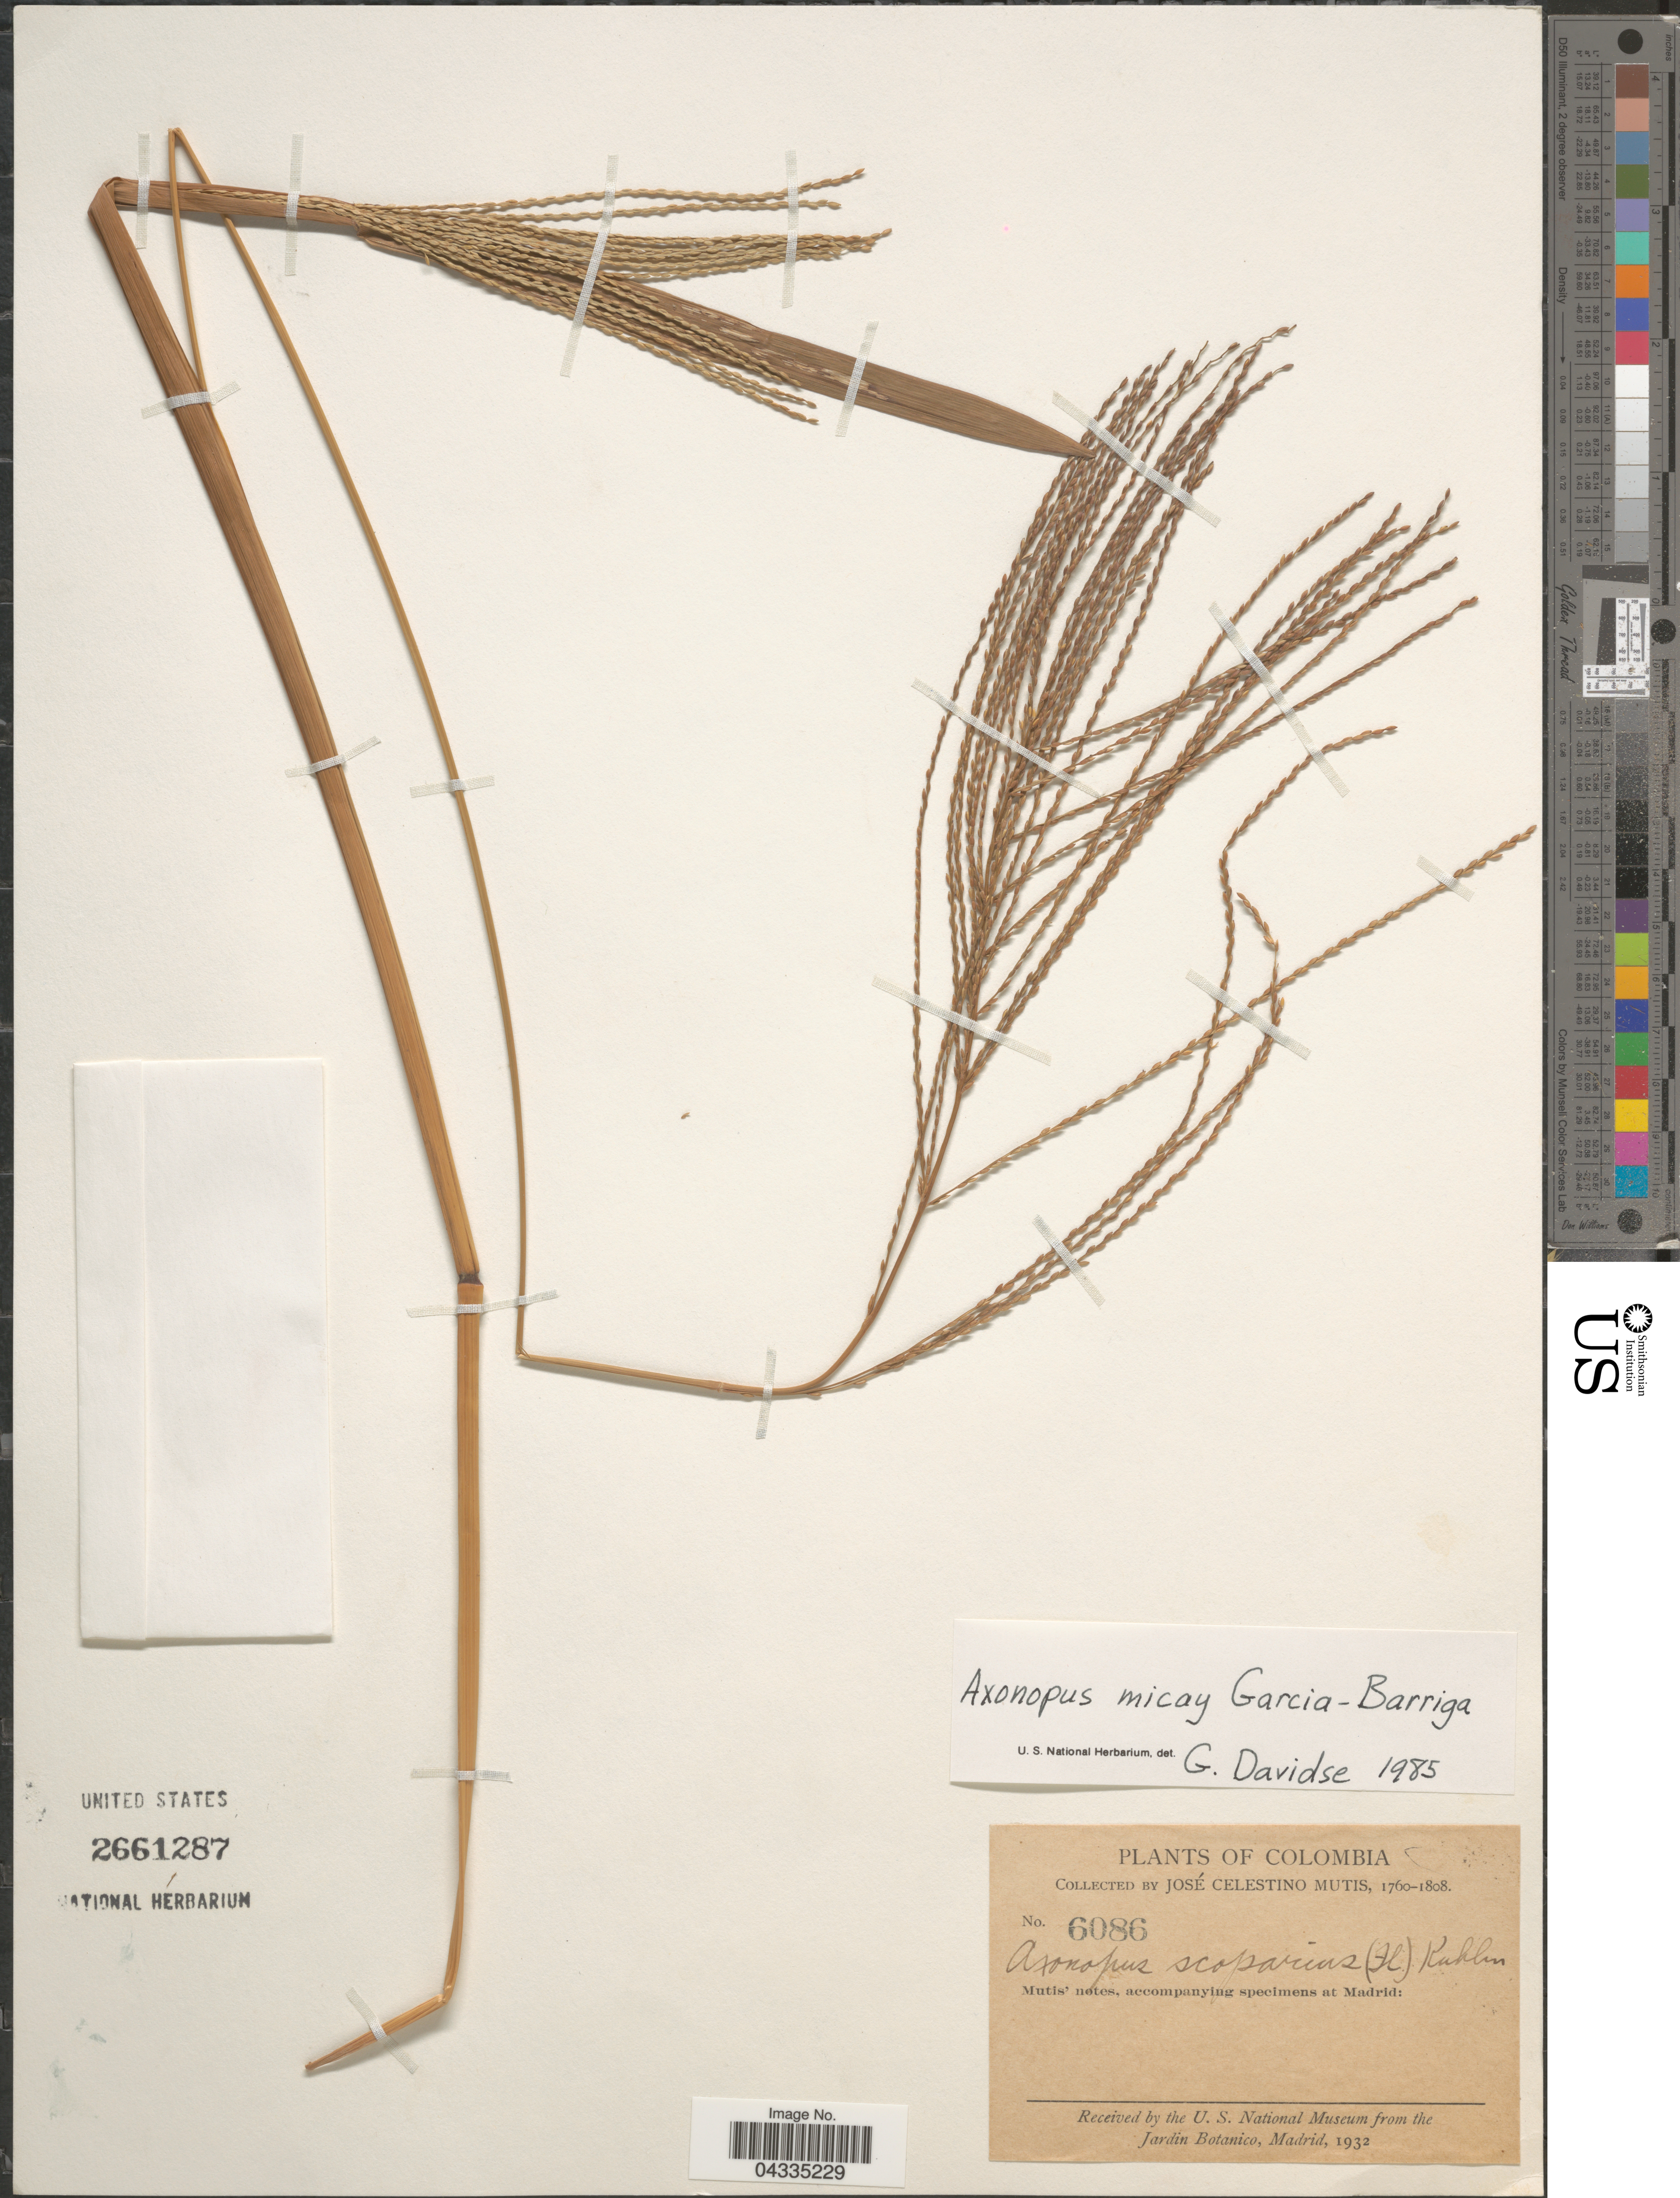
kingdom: Plantae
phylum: Tracheophyta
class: Liliopsida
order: Poales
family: Poaceae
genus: Axonopus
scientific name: Axonopus scoparius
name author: (Flüggé) Kuhlm.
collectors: J. C. B. Mutis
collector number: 6086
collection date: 1760/1808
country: Colombia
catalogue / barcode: US 2661287